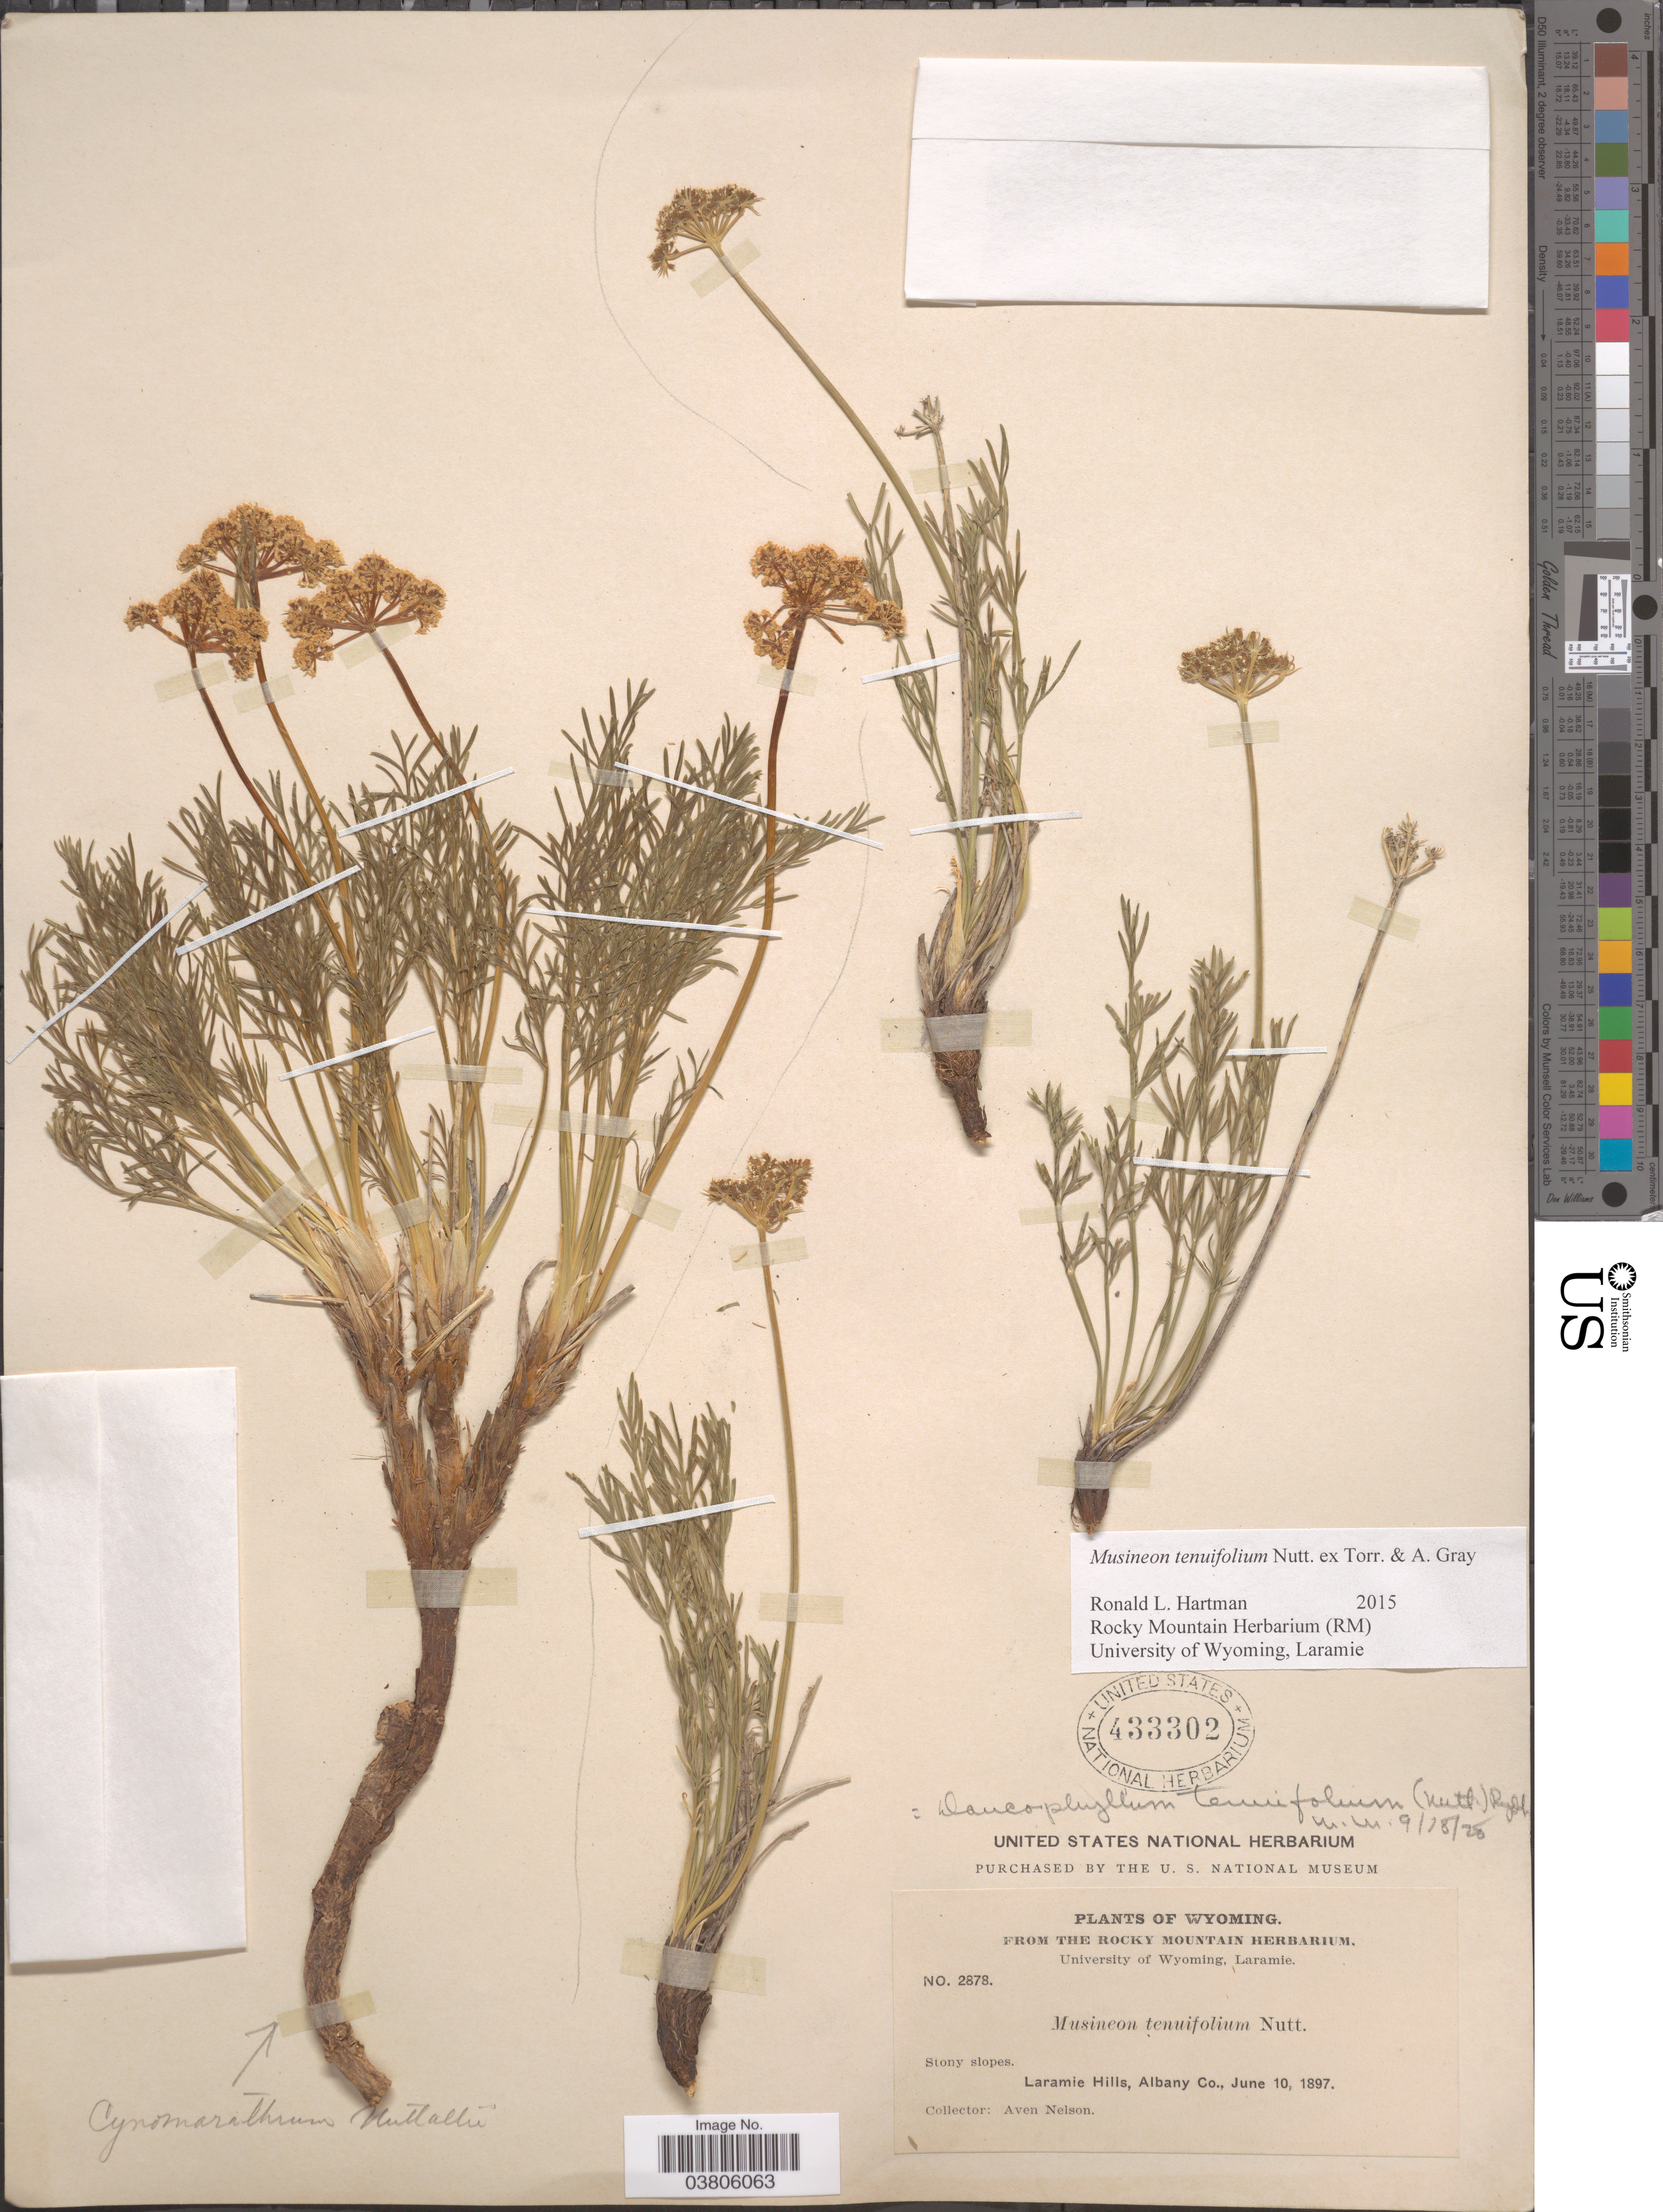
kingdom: Plantae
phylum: Tracheophyta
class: Magnoliopsida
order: Apiales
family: Apiaceae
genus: Musineon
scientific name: Musineon tenuifolium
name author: Nutt.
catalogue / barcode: US 433302-2